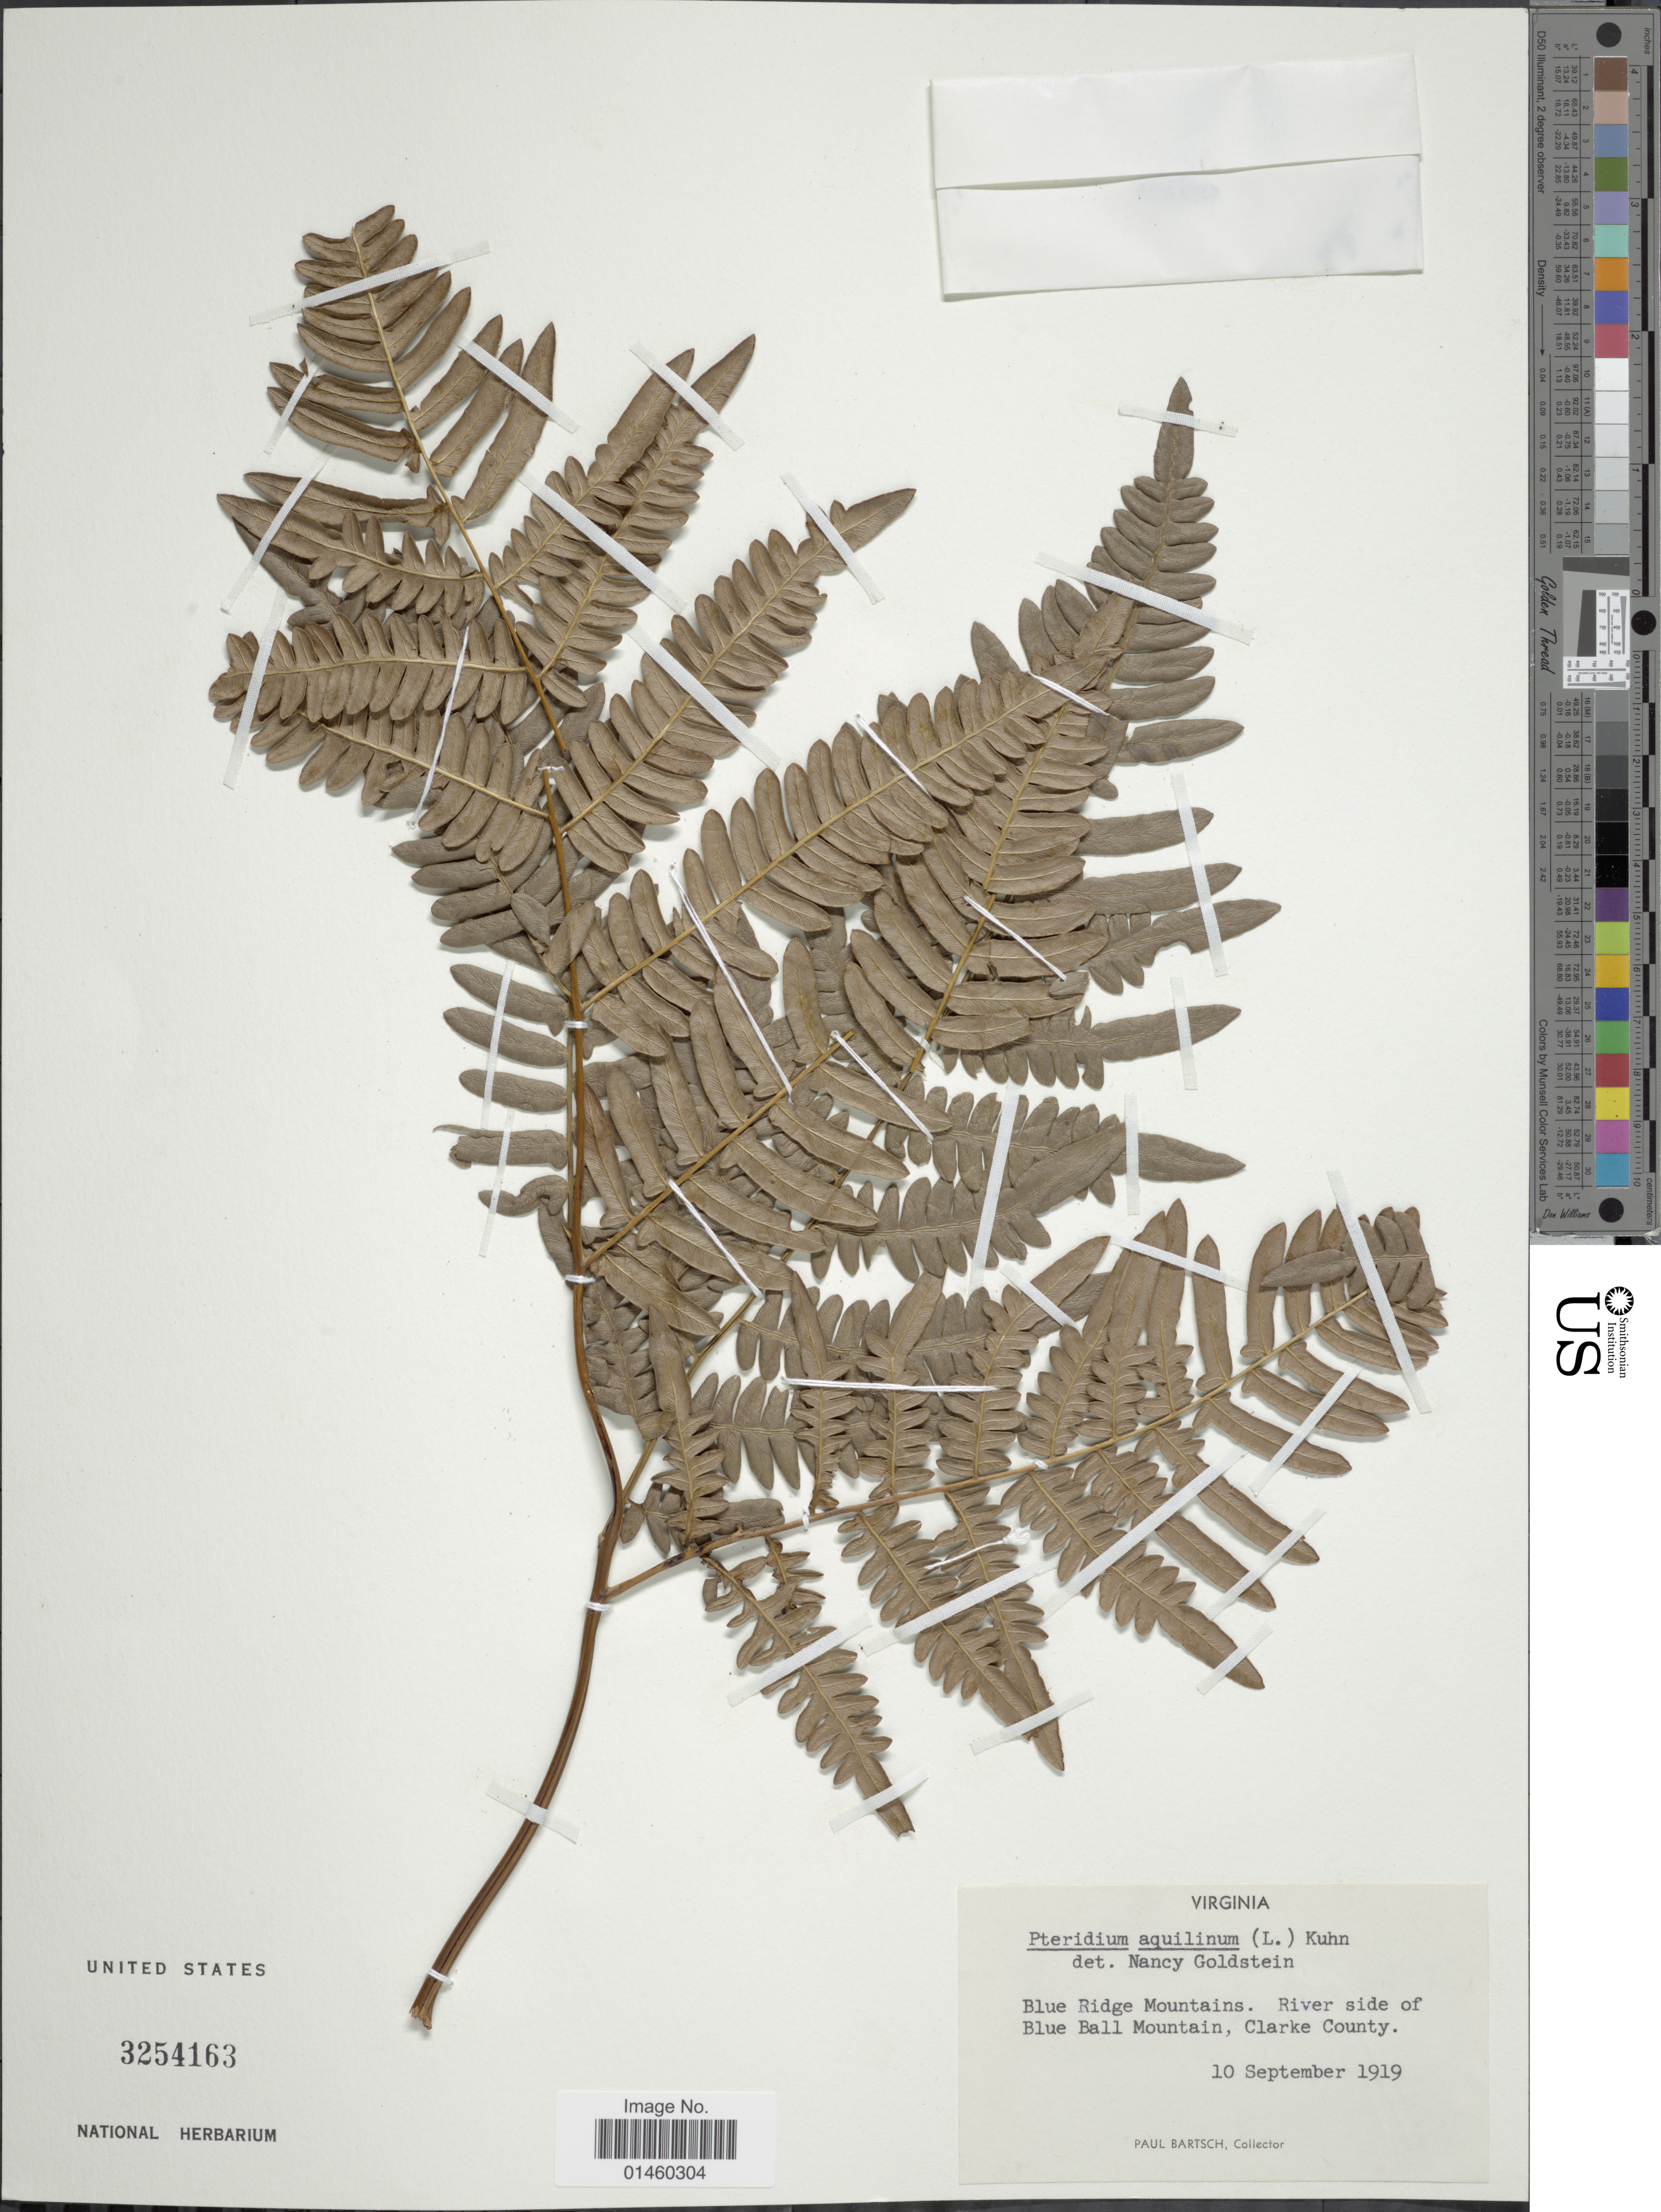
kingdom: Plantae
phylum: Tracheophyta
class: Polypodiopsida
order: Polypodiales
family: Dennstaedtiaceae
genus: Pteridium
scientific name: Pteridium aquilinum var. latiusculum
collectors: P. Bartsch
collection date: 1919-09-10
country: United States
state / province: Virginia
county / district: Clarke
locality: Blue Ridge Mountains. River side of Blue Ball Mountain, Clarke County.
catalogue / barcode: US 3254163